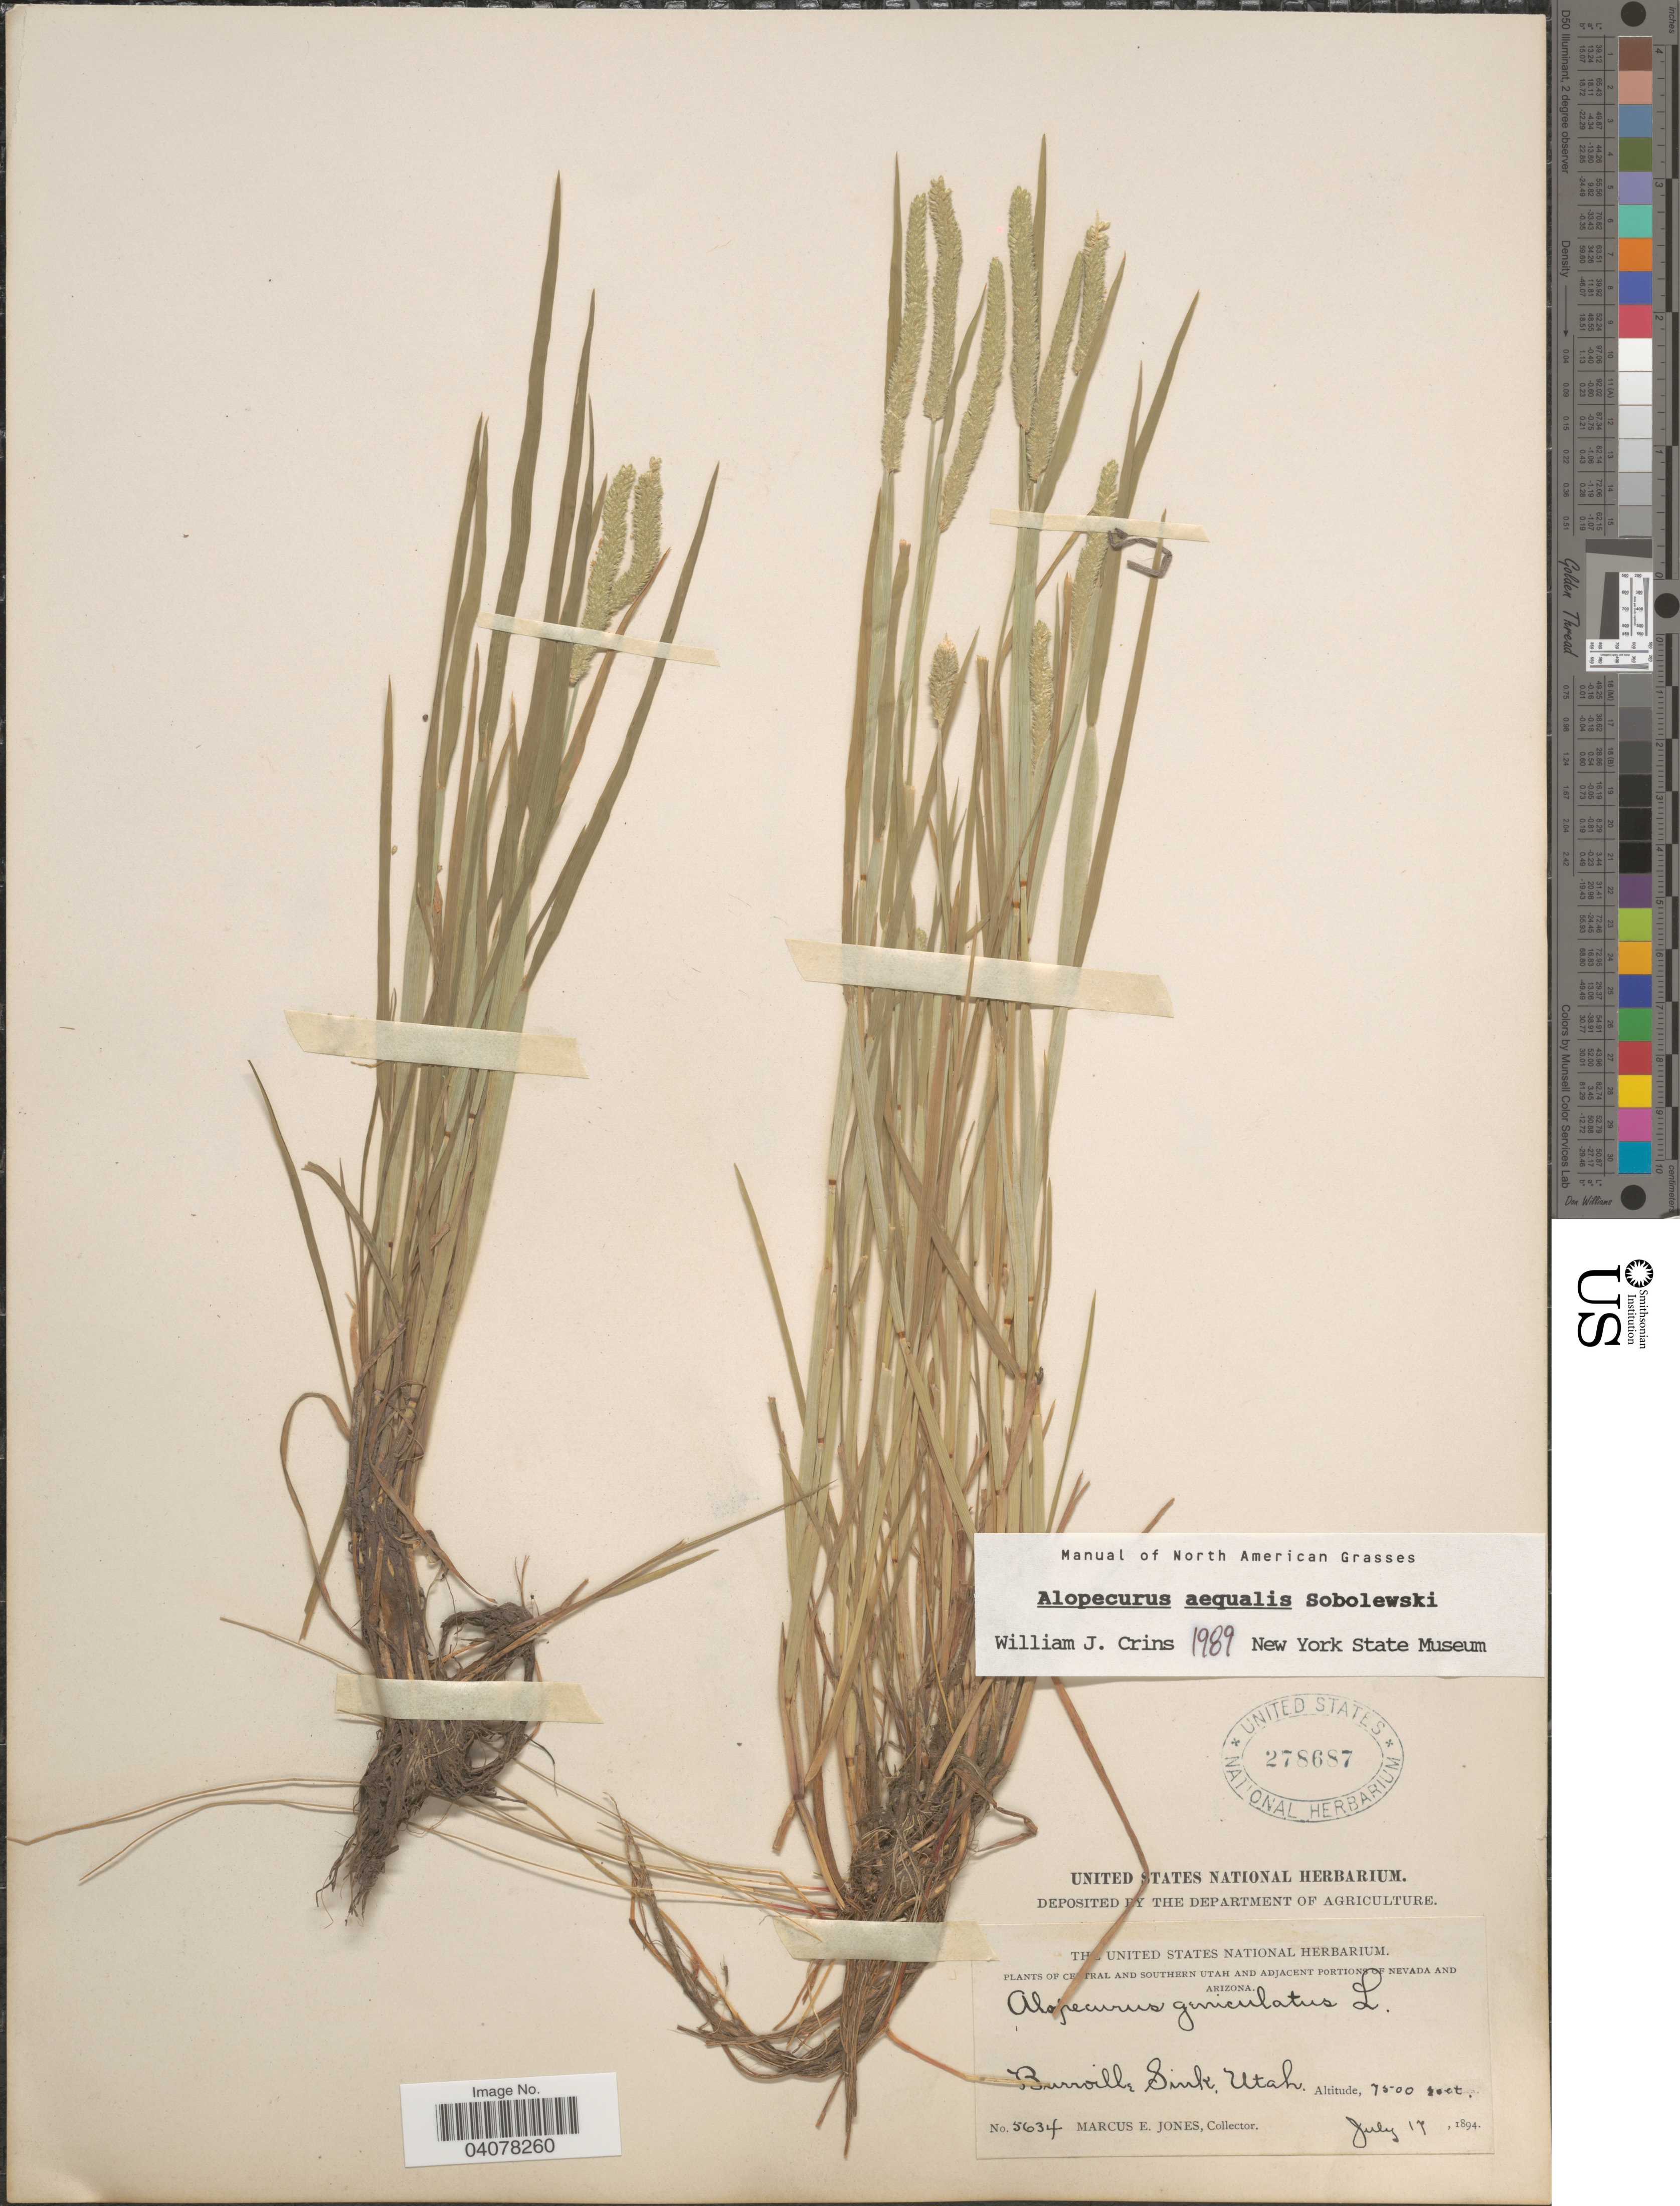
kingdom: Plantae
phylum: Tracheophyta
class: Liliopsida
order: Poales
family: Poaceae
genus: Alopecurus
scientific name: Alopecurus aequalis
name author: Sobol.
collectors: M. E. Jones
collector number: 5634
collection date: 1894-07-17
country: United States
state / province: Utah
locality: Burrville Sink.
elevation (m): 2286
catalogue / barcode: US 278687